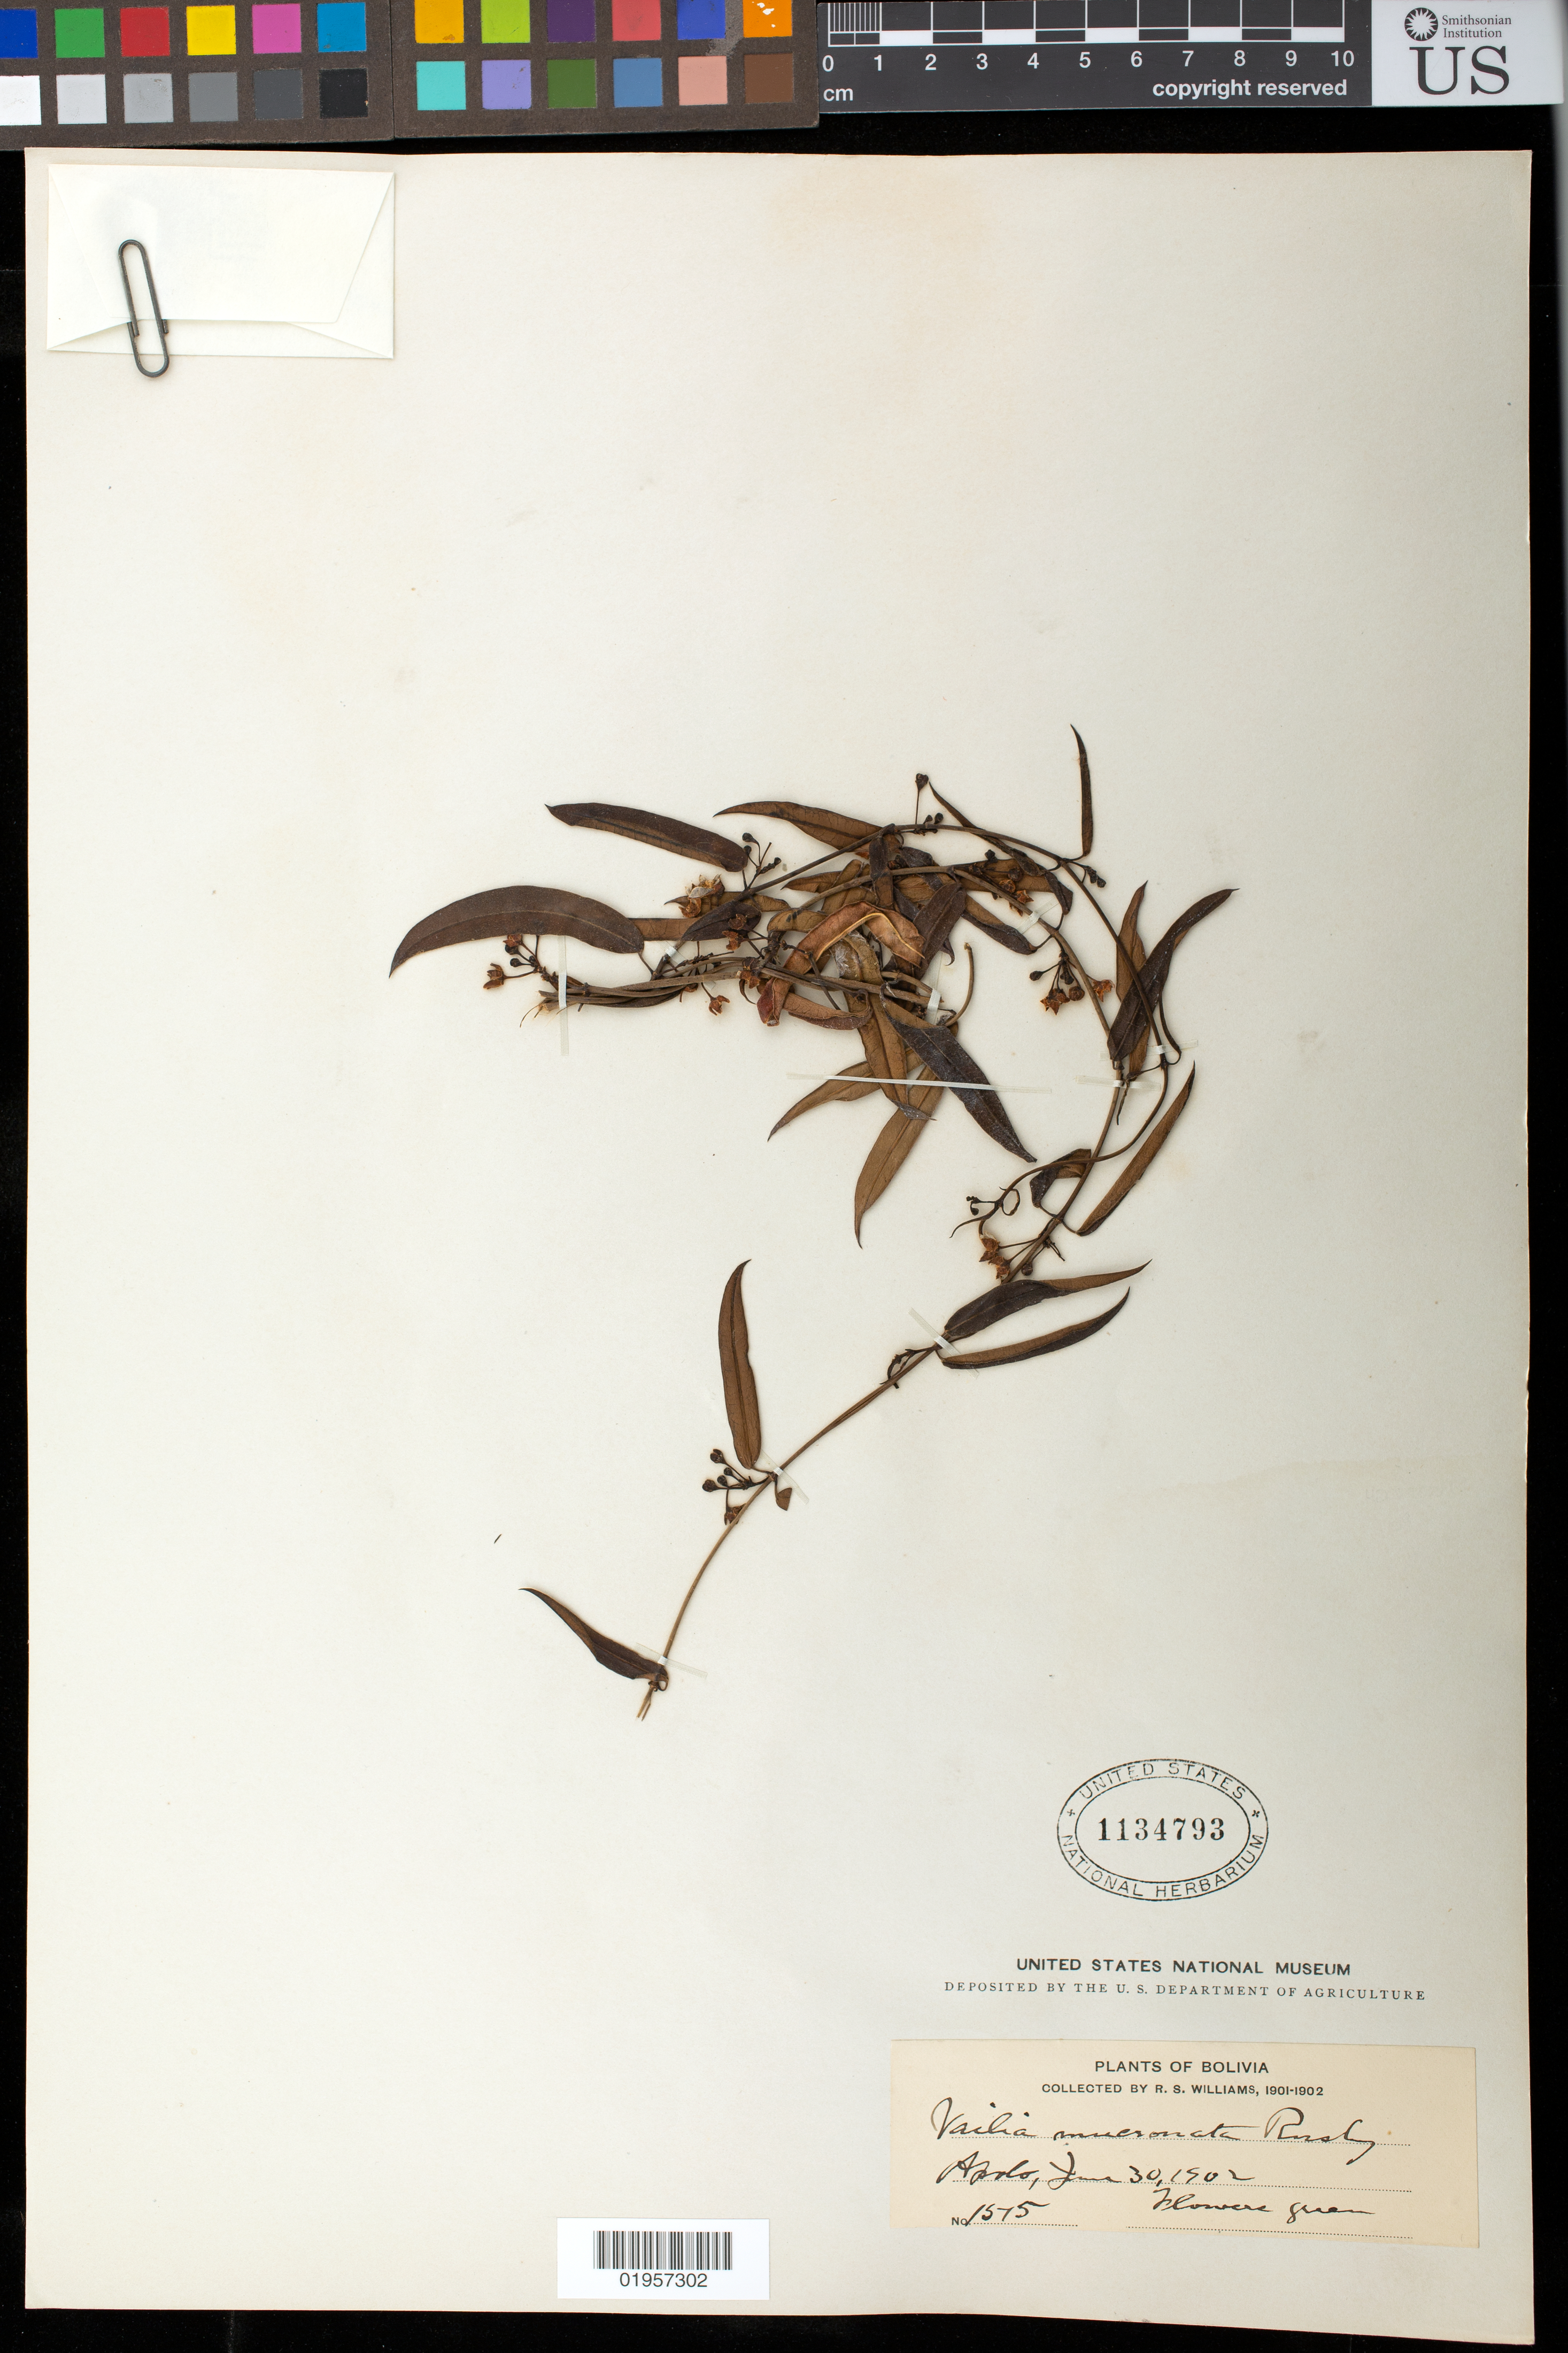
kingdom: Plantae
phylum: Tracheophyta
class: Magnoliopsida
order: Gentianales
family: Apocynaceae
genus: Vailia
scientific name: Vailia mucronata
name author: Rusby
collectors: R. S. Williams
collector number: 1515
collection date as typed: June 30, 1902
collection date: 1902-06-30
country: Bolivia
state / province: La Paz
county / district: Franz Tamayo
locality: Apolo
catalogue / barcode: US 1134793